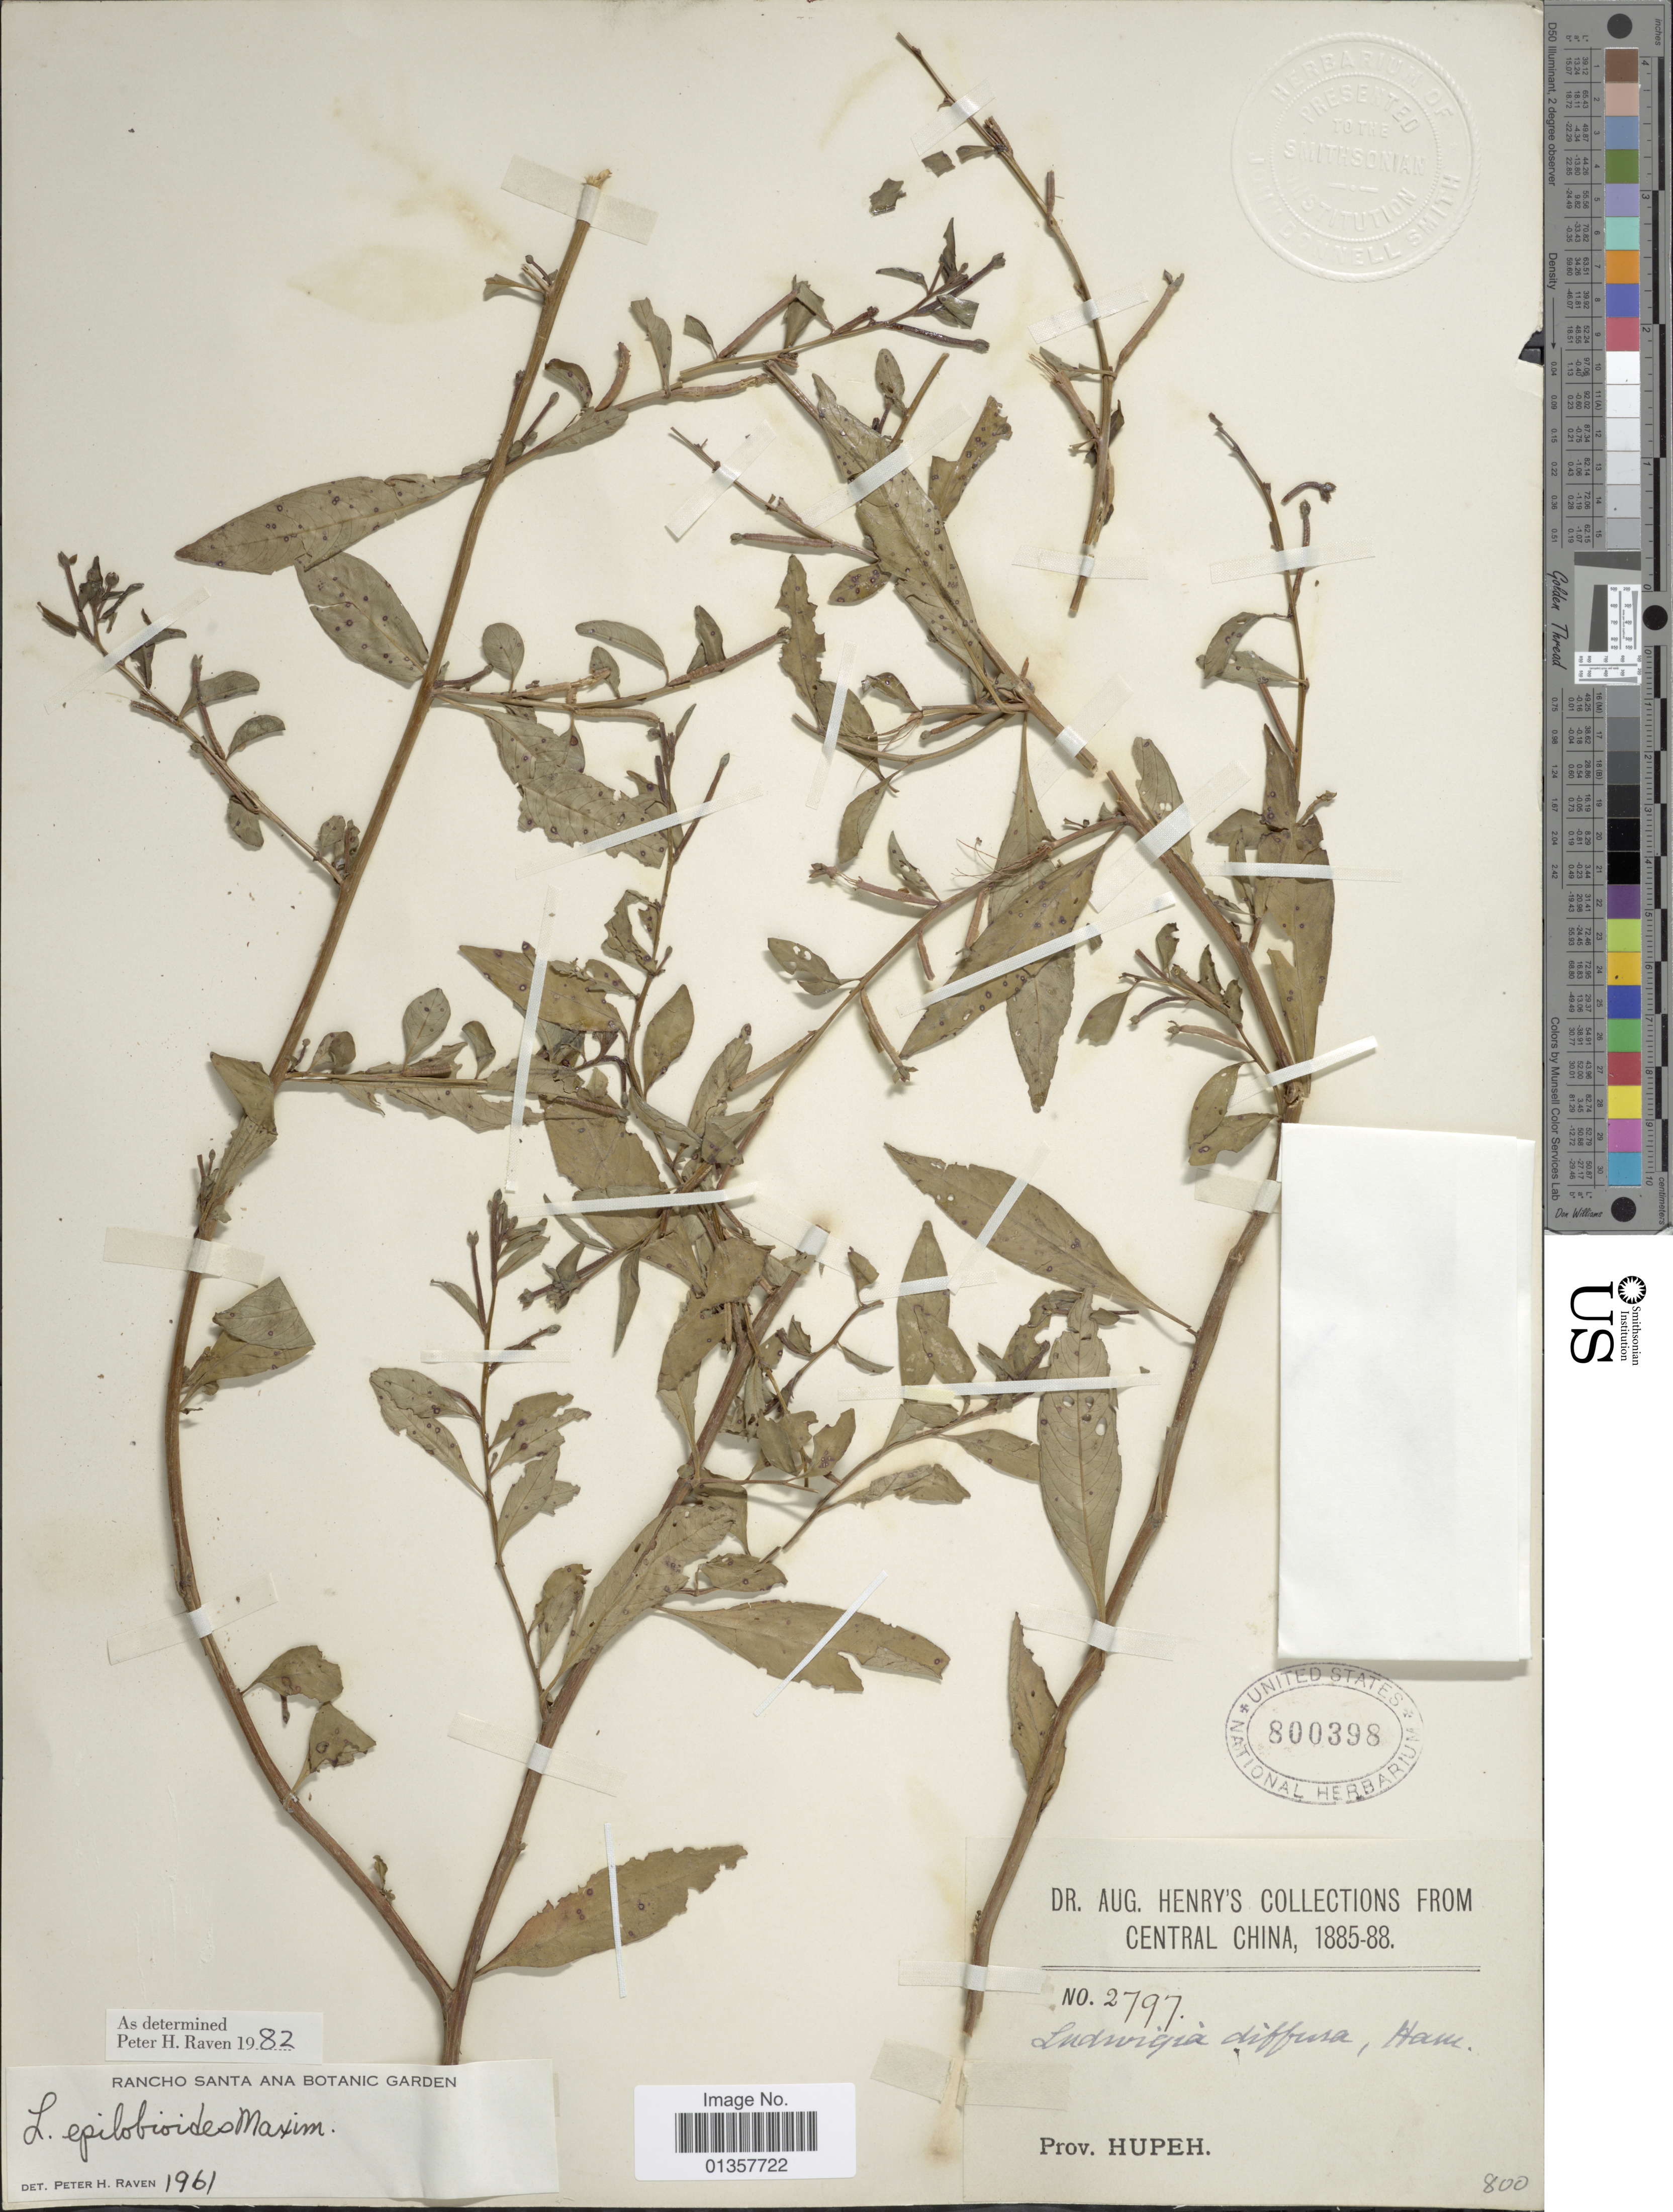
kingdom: Plantae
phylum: Tracheophyta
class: Magnoliopsida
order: Myrtales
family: Onagraceae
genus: Ludwigia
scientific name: Ludwigia epilobioides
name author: Maxim.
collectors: A. Henry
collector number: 2797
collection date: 1885/1888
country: China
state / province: Hubei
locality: Prov. Hupeh, Central China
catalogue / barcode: US 800398